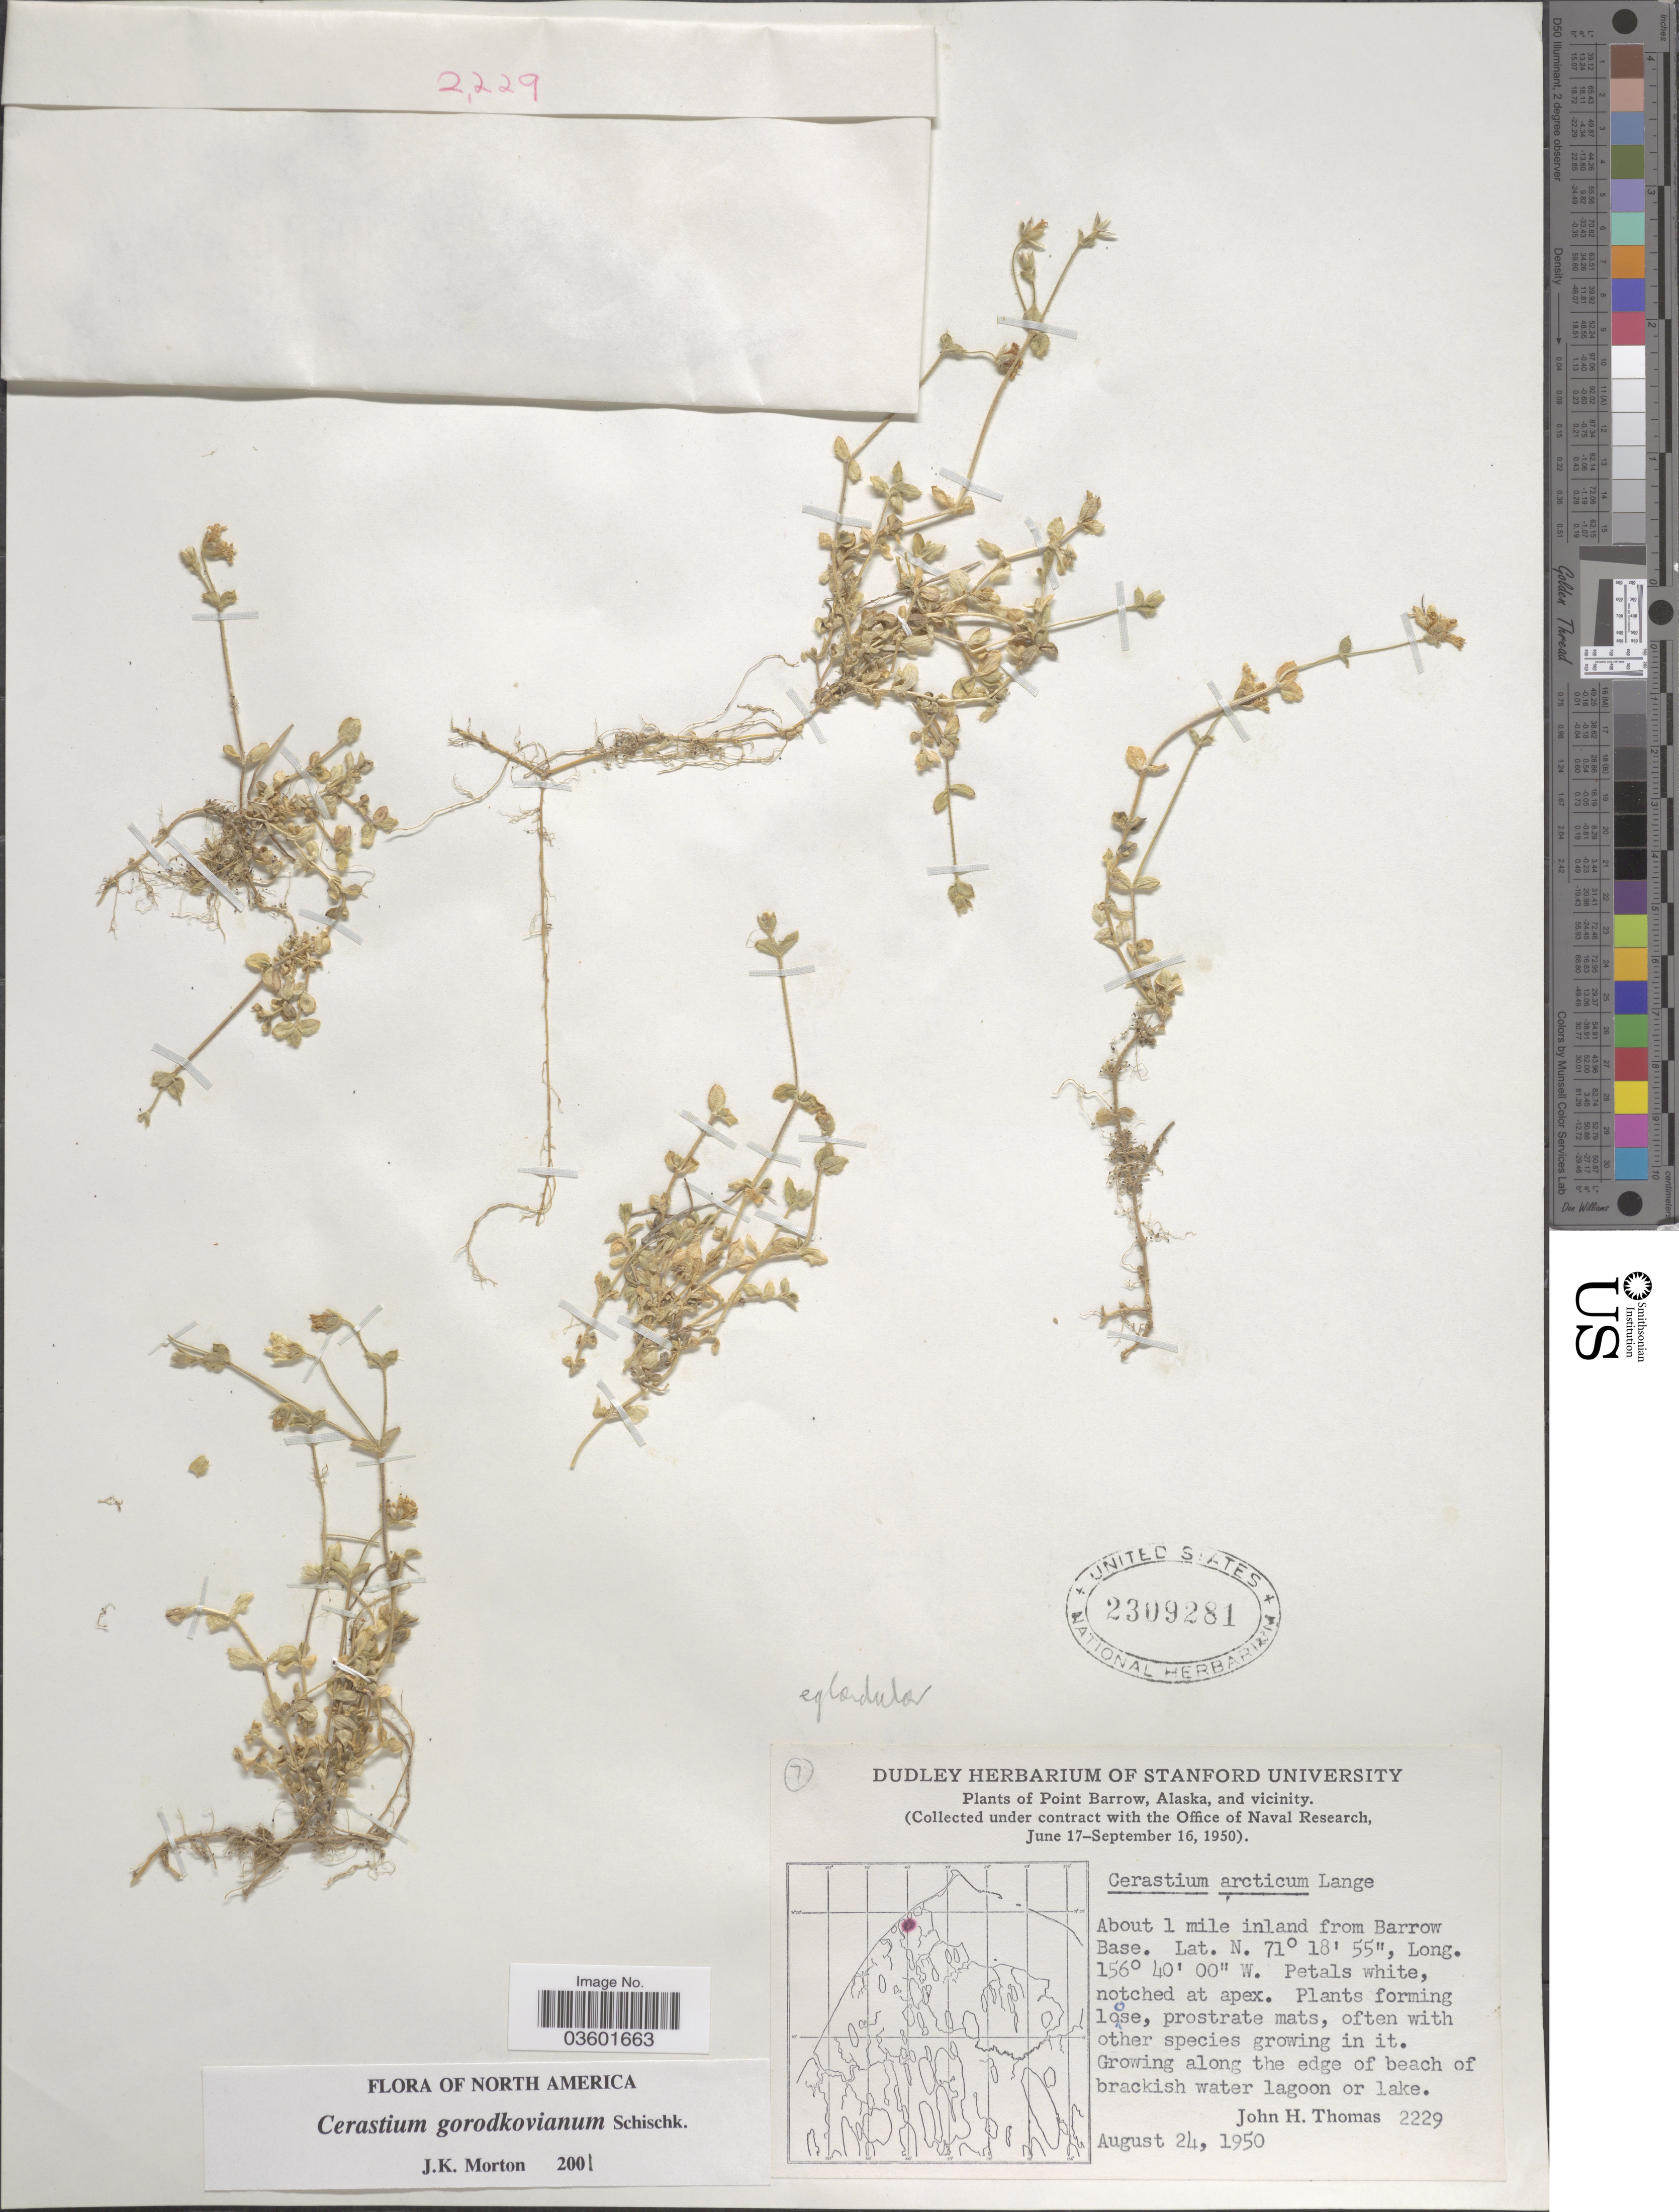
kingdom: Plantae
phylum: Tracheophyta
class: Magnoliopsida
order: Caryophyllales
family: Caryophyllaceae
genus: Cerastium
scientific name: Cerastium gorodkovianum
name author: Schischk.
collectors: J. H. Thomas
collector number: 2229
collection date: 1950-08-24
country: United States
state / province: Alaska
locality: Point Barrow, Alaska, and vicinity. About 1 mile inland from Barrow Base.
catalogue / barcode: US 2309281